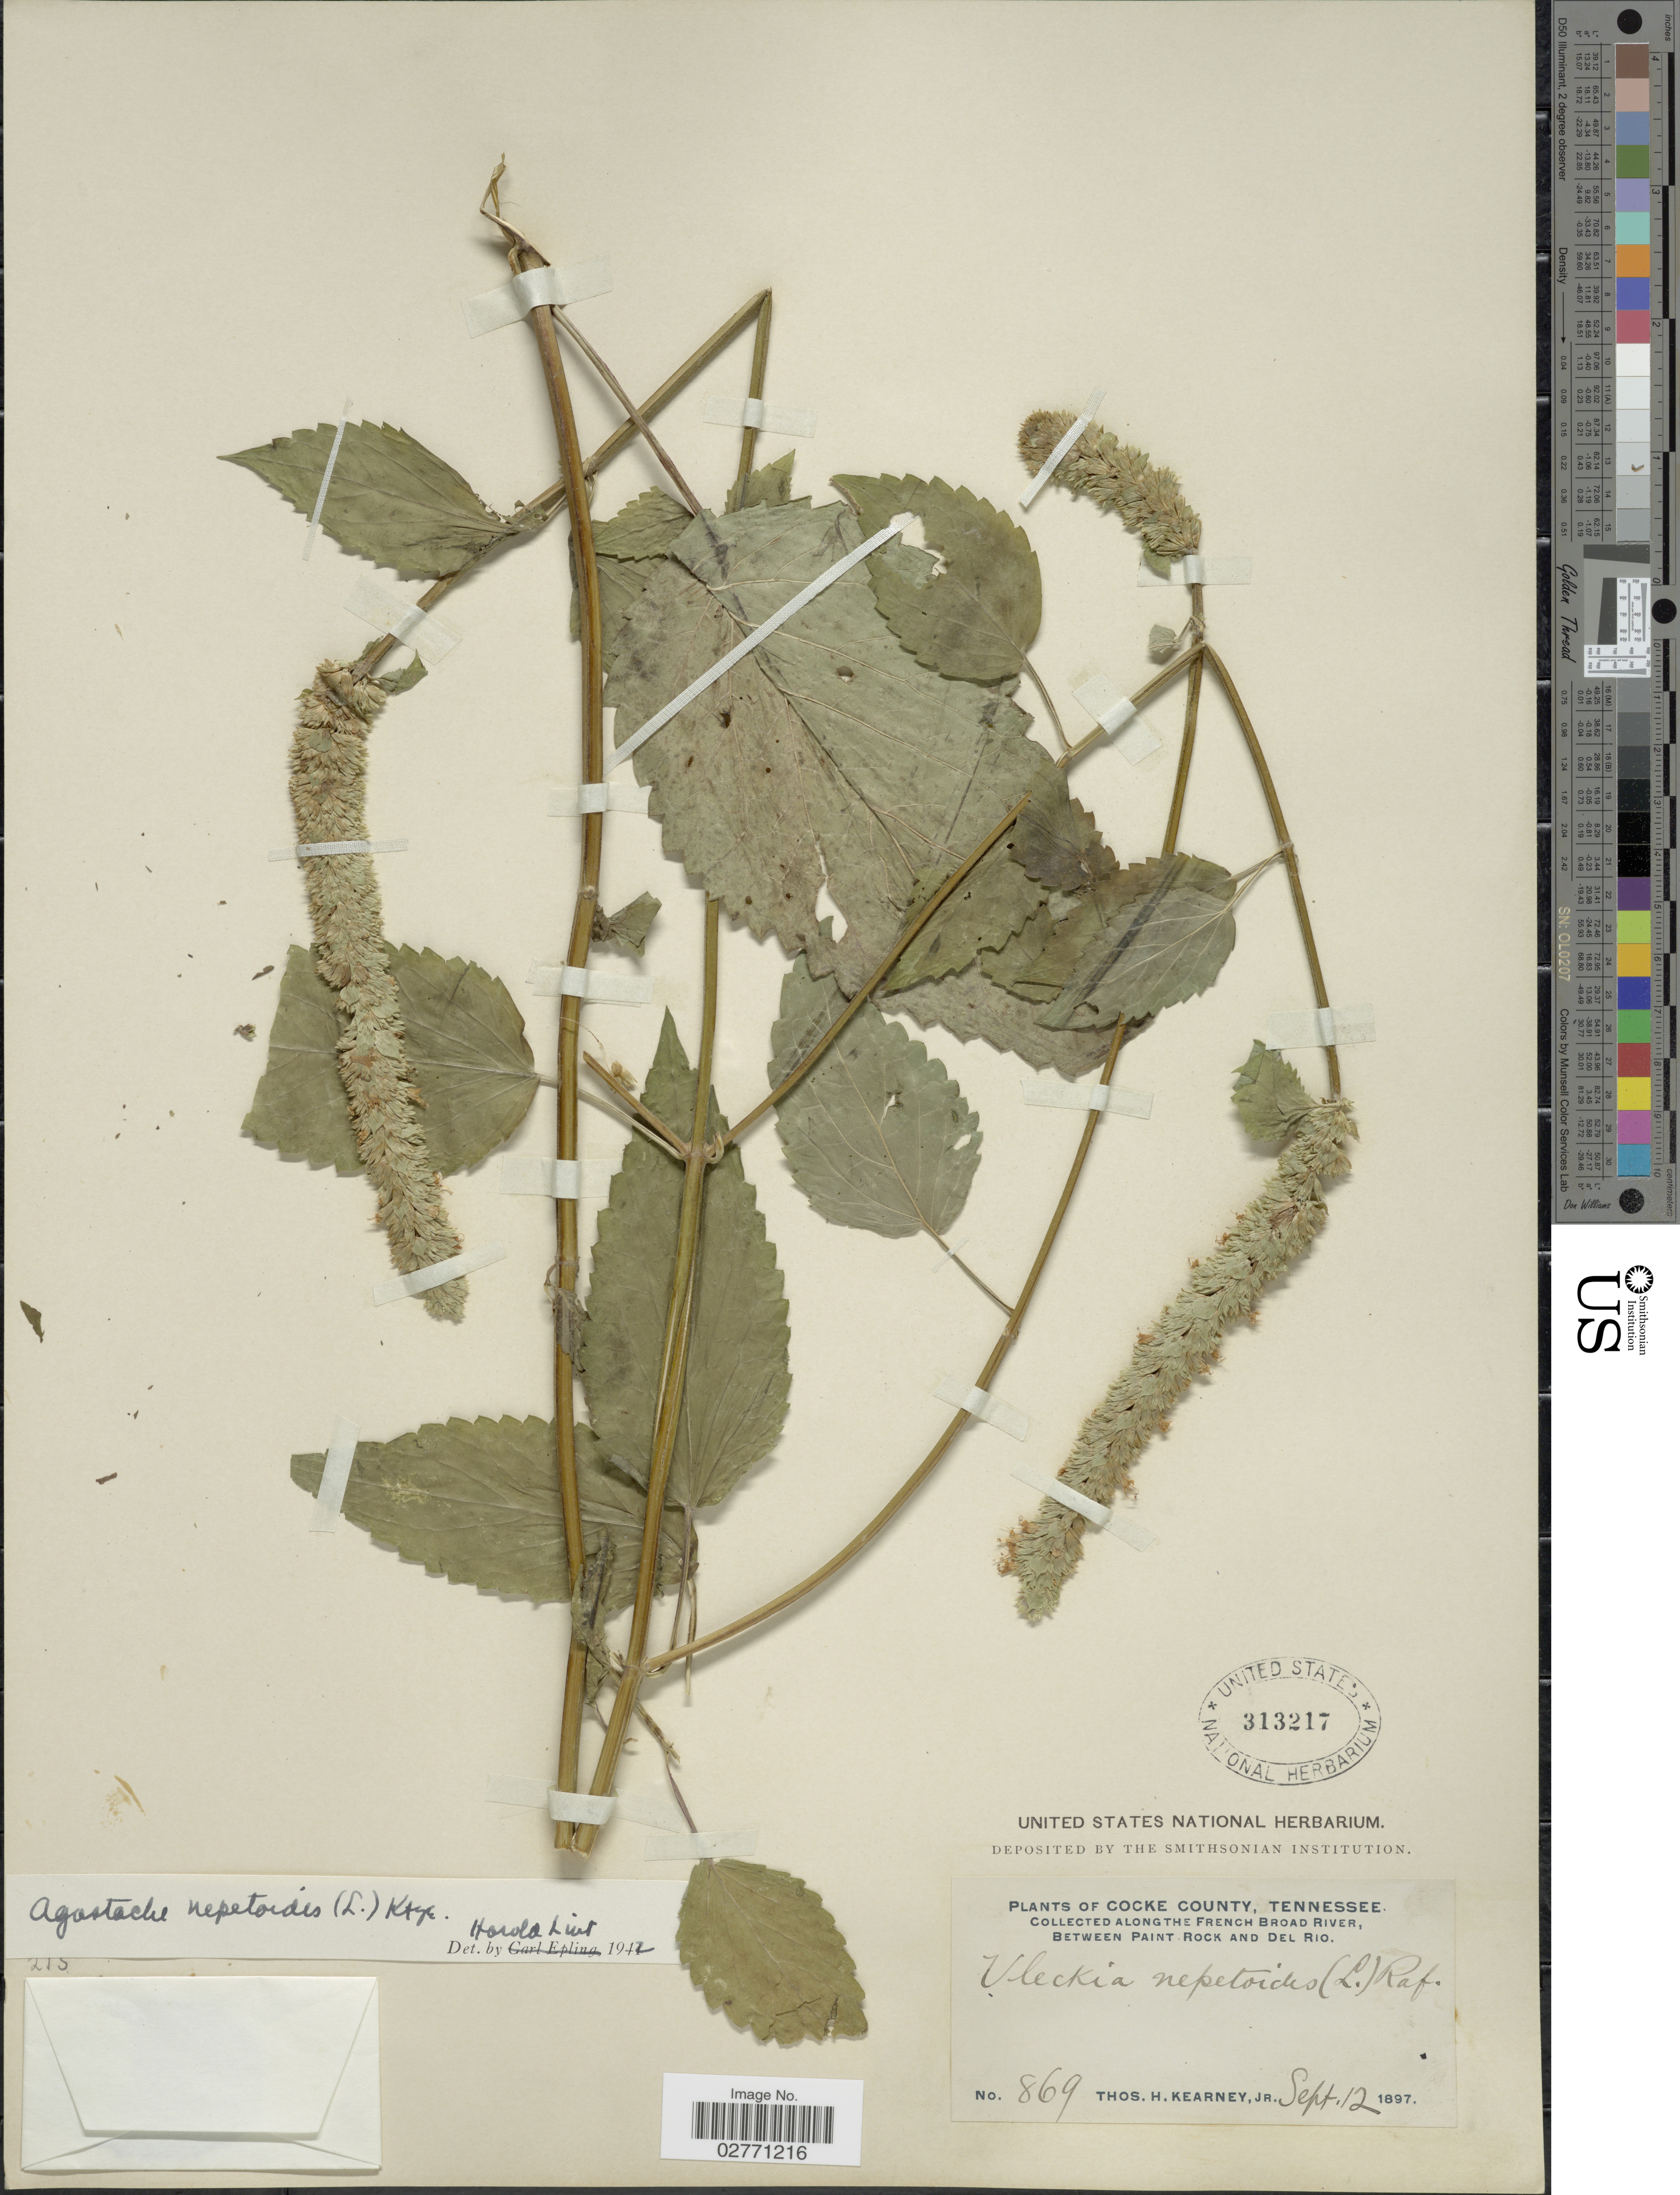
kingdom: Plantae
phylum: Tracheophyta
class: Magnoliopsida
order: Lamiales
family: Lamiaceae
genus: Agastache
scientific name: Agastache nepetoides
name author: (L.) Kuntze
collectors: T. H. Kearney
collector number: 869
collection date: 1897-09-12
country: United States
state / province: Tennessee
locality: Cocke County. Collected along the French Broad River, between Paint Rock and Del Rio.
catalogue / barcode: US 313217